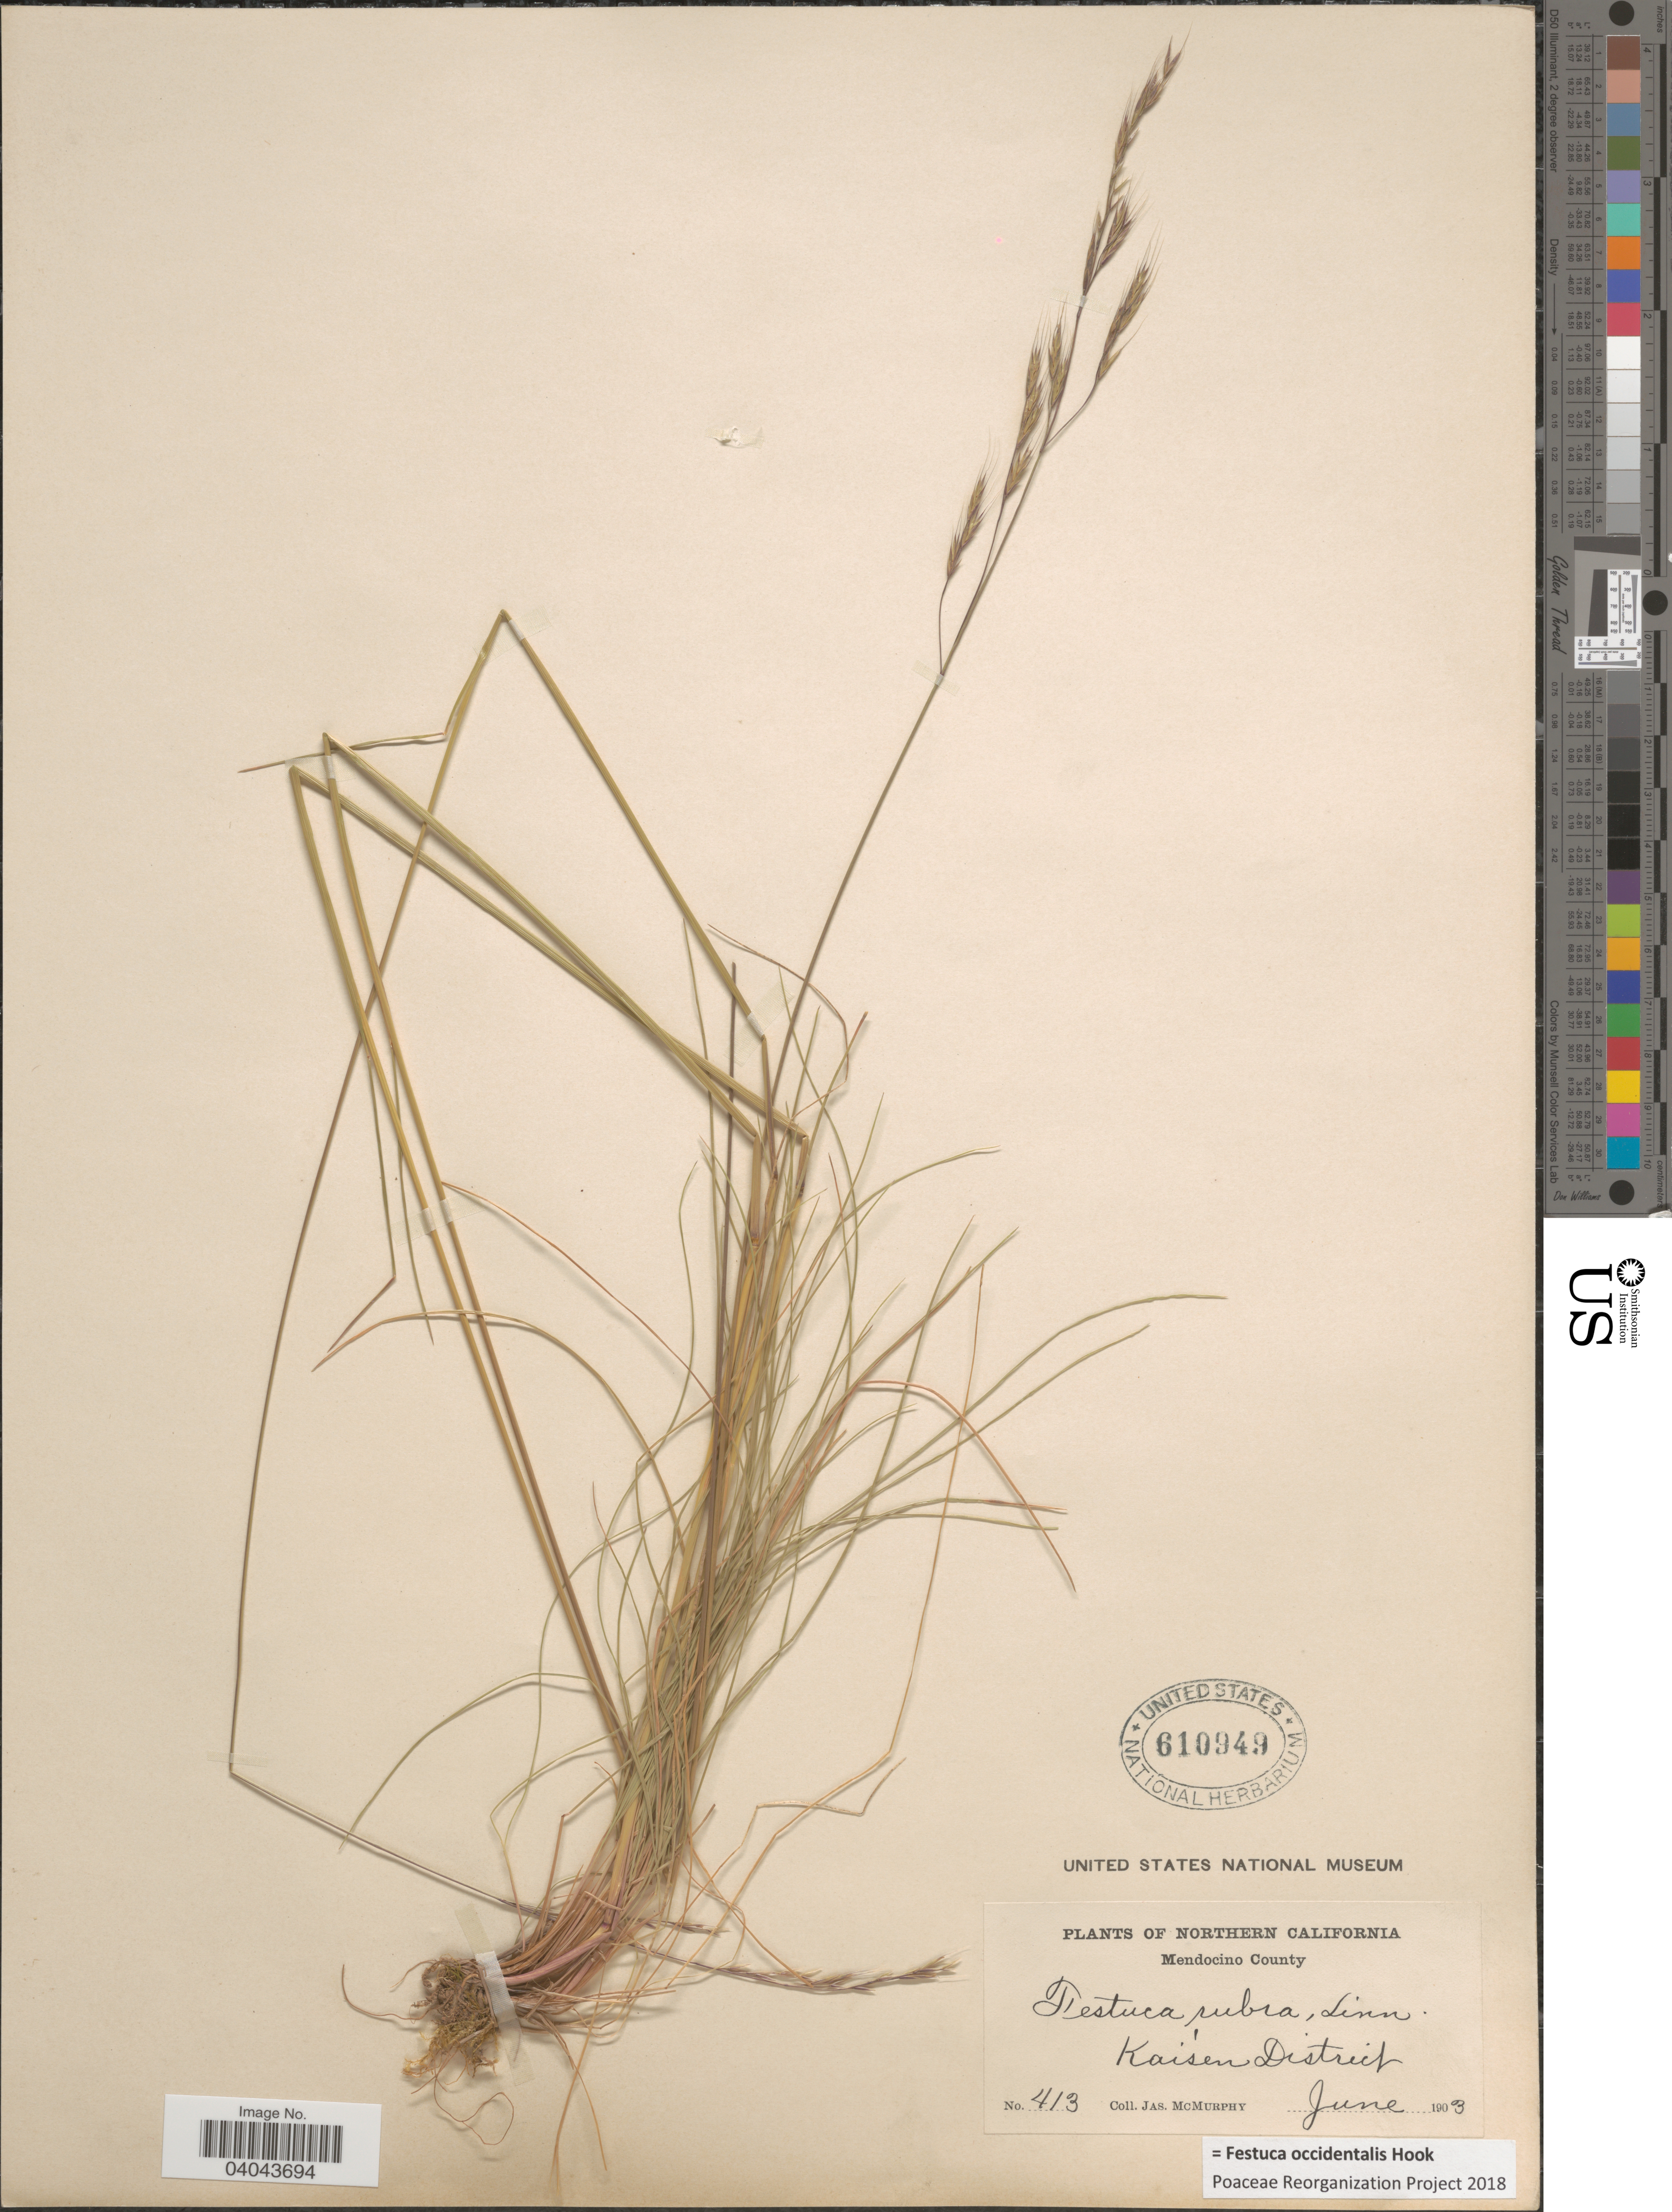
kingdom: Plantae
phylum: Tracheophyta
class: Liliopsida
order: Poales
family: Poaceae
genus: Festuca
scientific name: Festuca occidentalis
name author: Hook.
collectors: J. McMurphy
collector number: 413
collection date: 1903-06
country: United States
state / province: California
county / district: Mendocino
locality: Northern California. Mendocino County. Kaisen District.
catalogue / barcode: US 610949